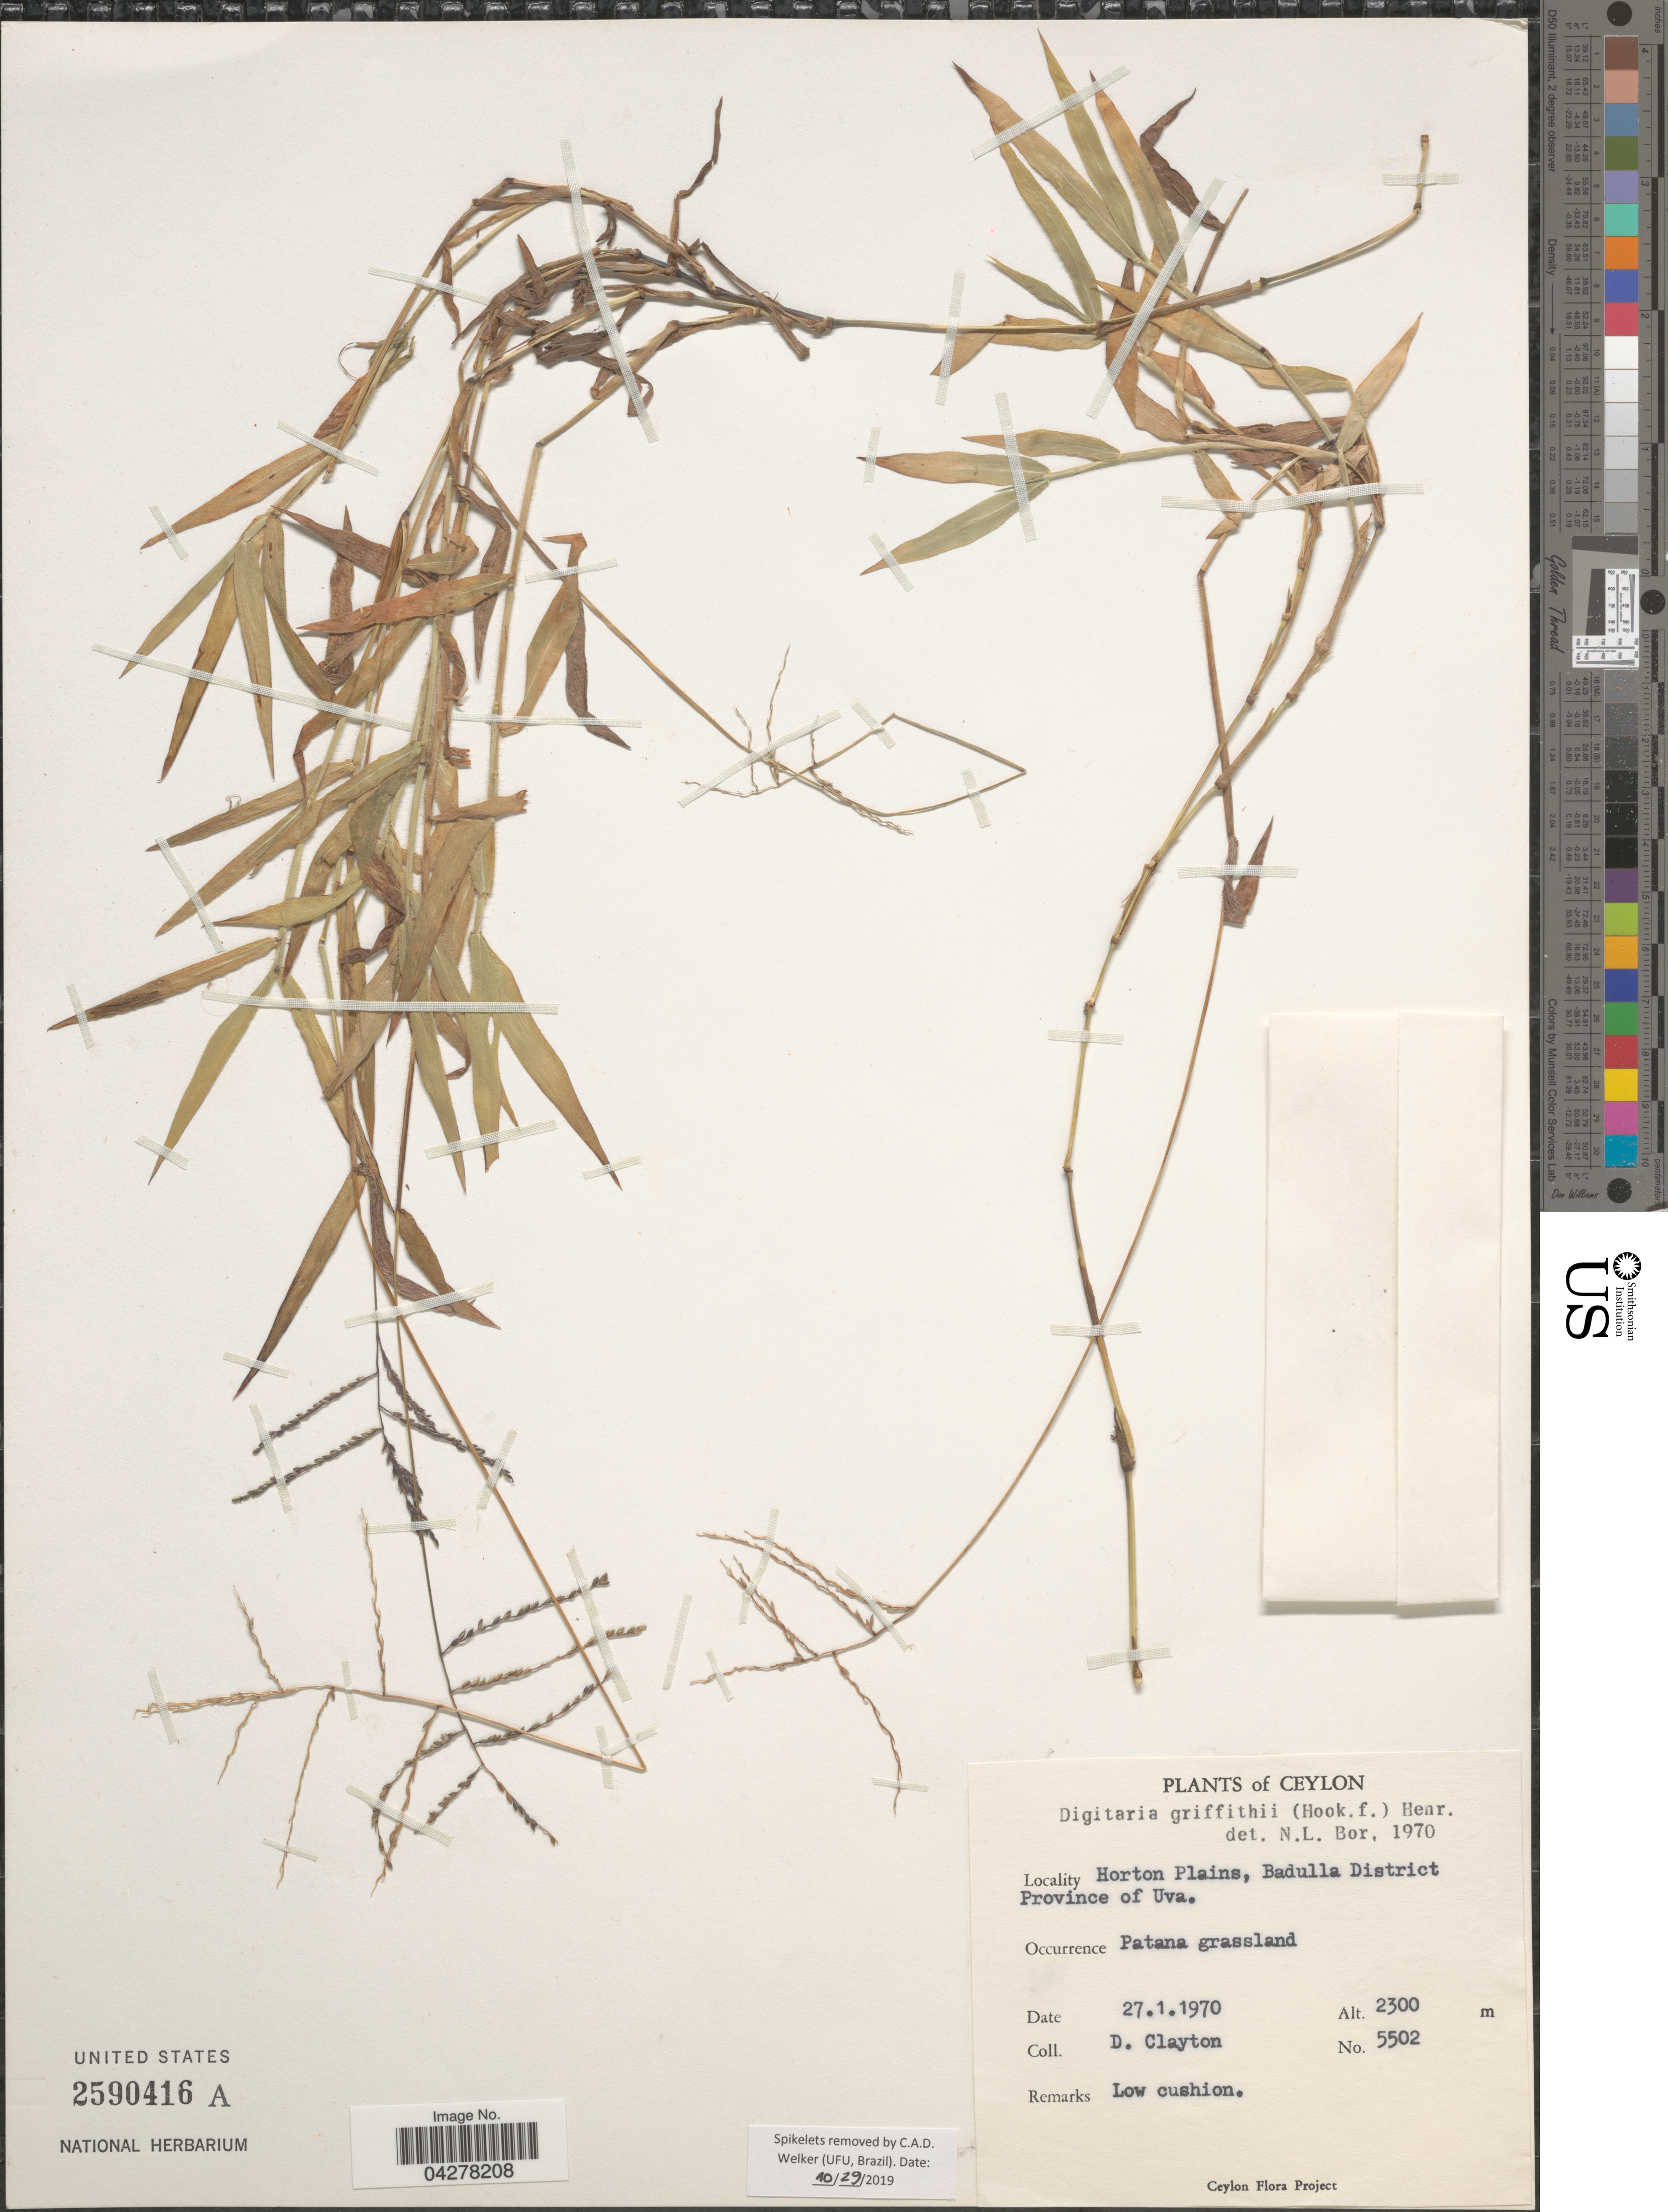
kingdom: Plantae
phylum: Tracheophyta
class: Liliopsida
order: Poales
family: Poaceae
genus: Digitaria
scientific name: Digitaria griffithii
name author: (Hook. f.) Henr.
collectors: D. Clayton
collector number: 5502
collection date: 1970-01-27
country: Sri Lanka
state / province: Uva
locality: Ceylon. Horton Plains, Badulla District. Patana grassland.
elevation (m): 2300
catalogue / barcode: US 2590416A